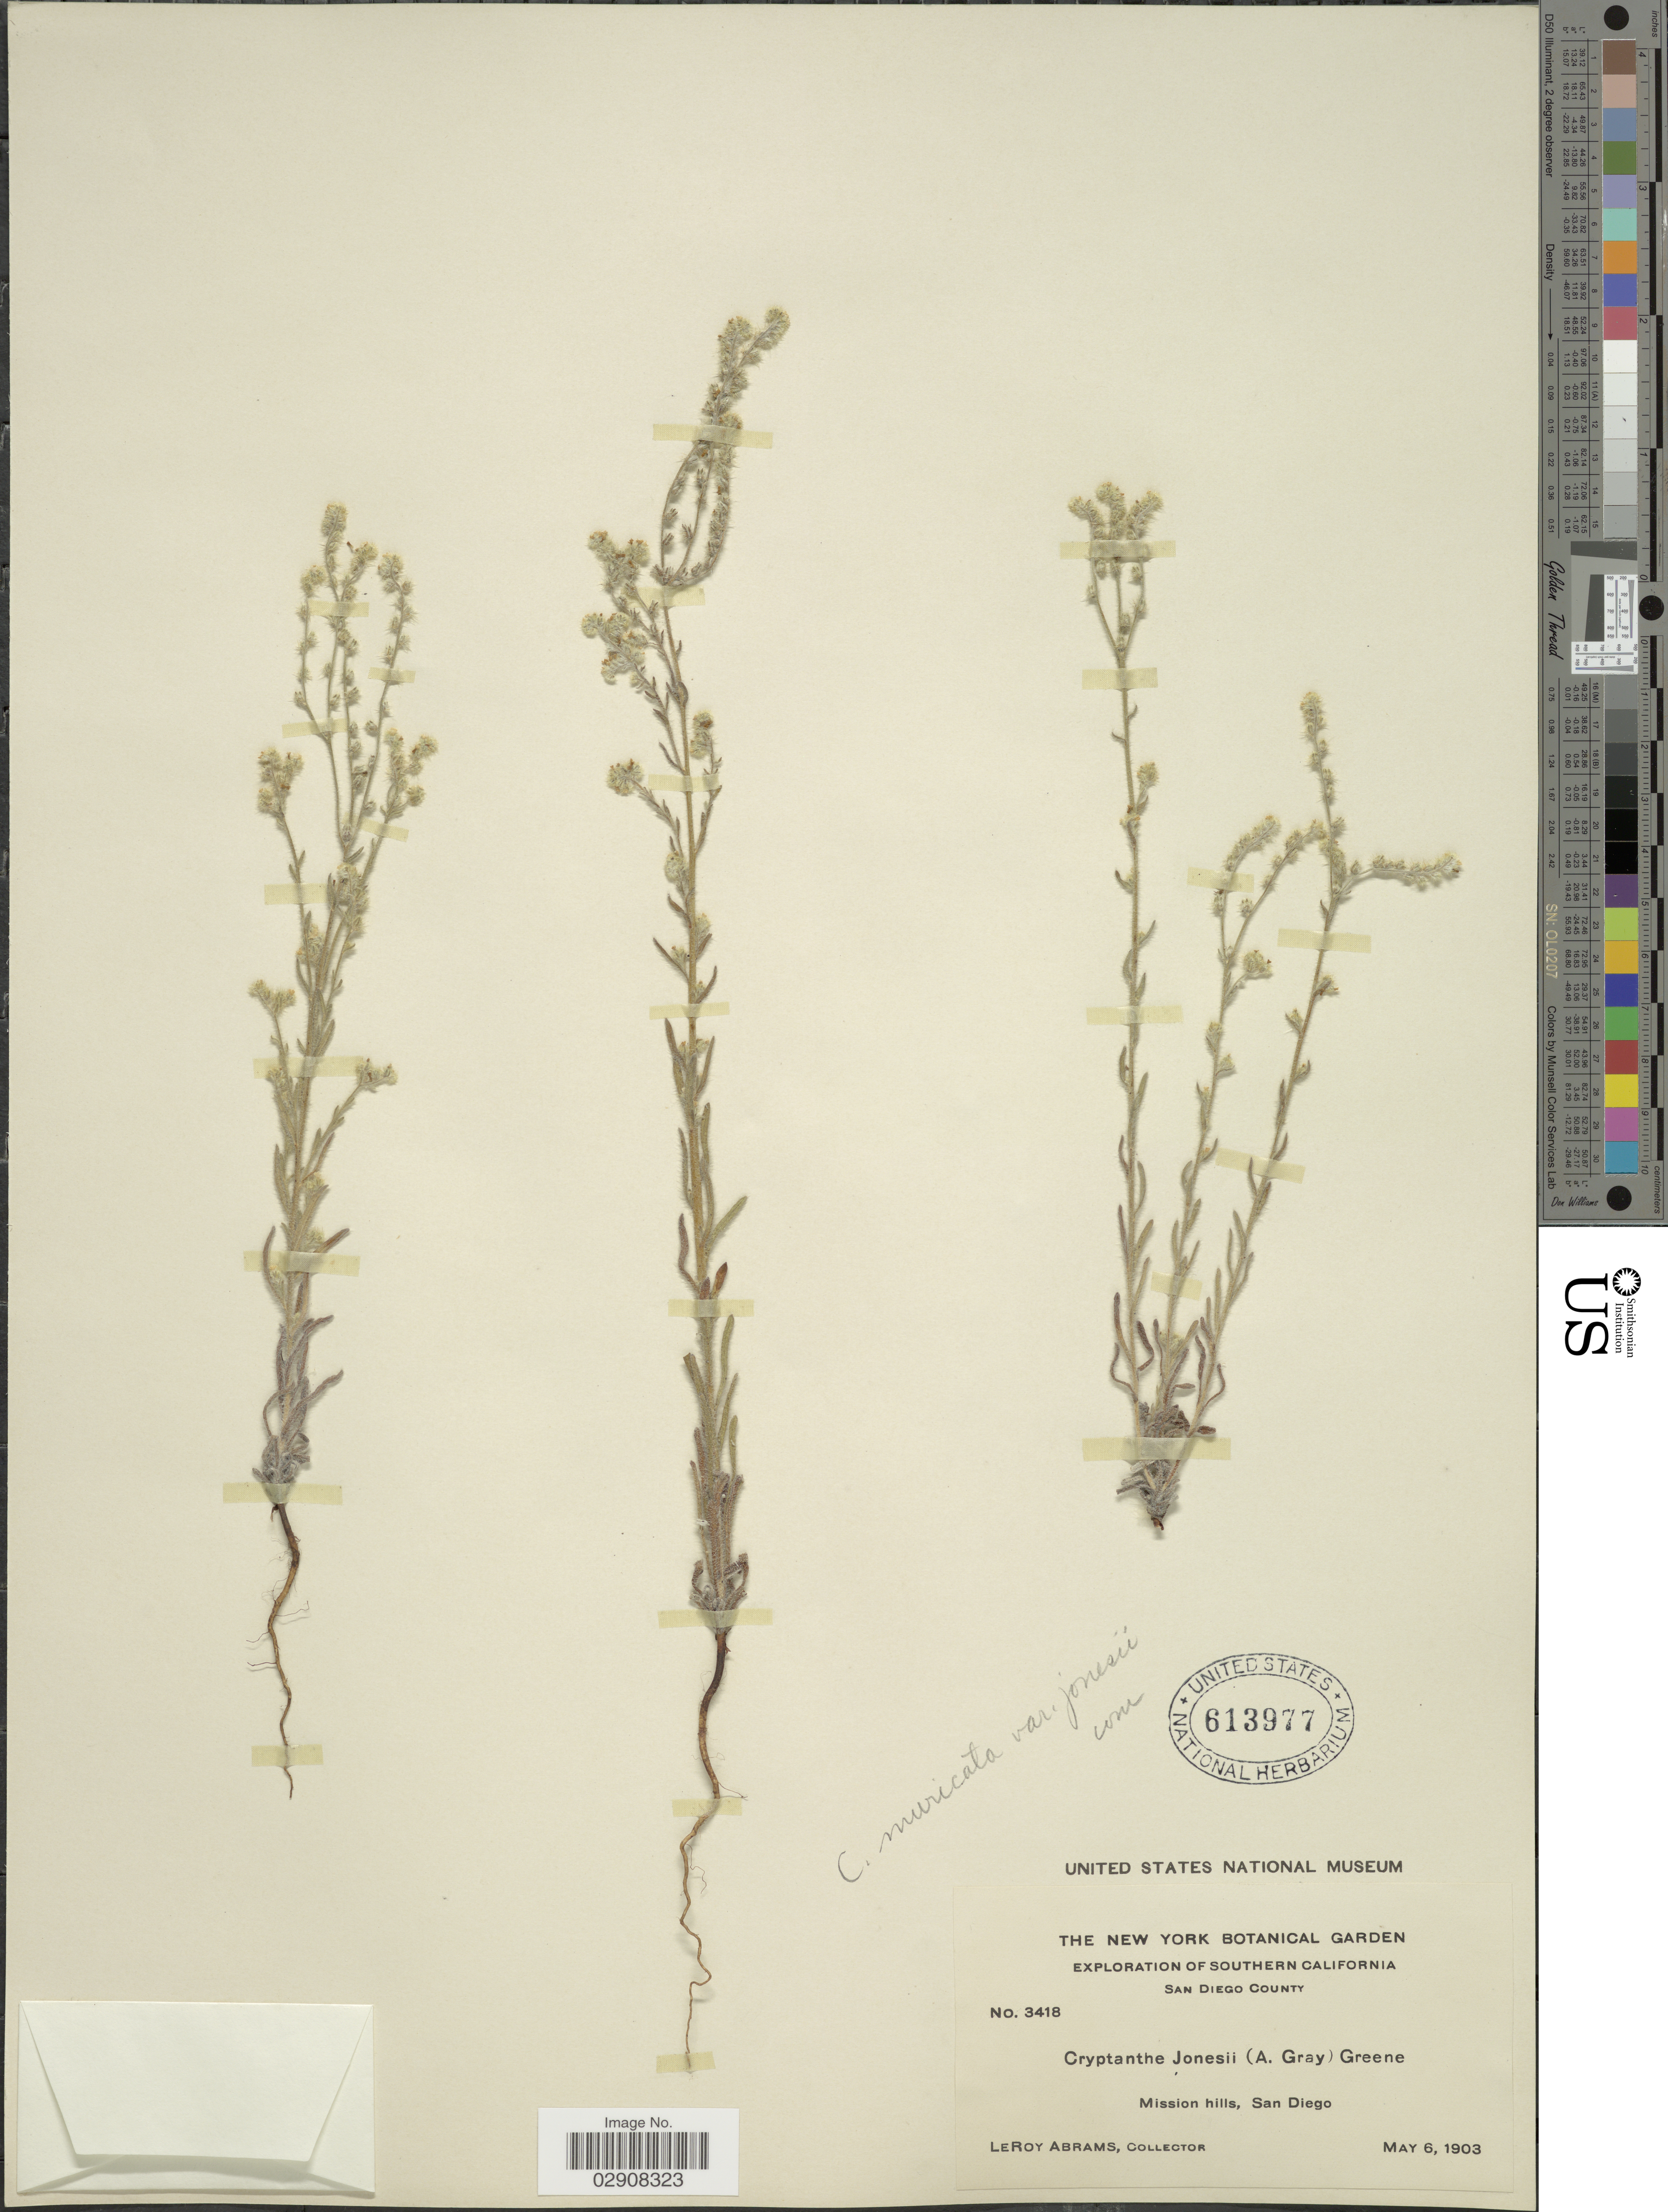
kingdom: Plantae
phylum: Tracheophyta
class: Magnoliopsida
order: Boraginales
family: Boraginaceae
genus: Cryptantha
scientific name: Cryptantha muricata var. jonesii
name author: (A. Gray) I.M. Johnst.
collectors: L. Abrams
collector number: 3418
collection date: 1903-05-06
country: United States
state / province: California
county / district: San Diego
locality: Southern California. San Diego County. Mission hills, San Diego.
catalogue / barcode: US 613977